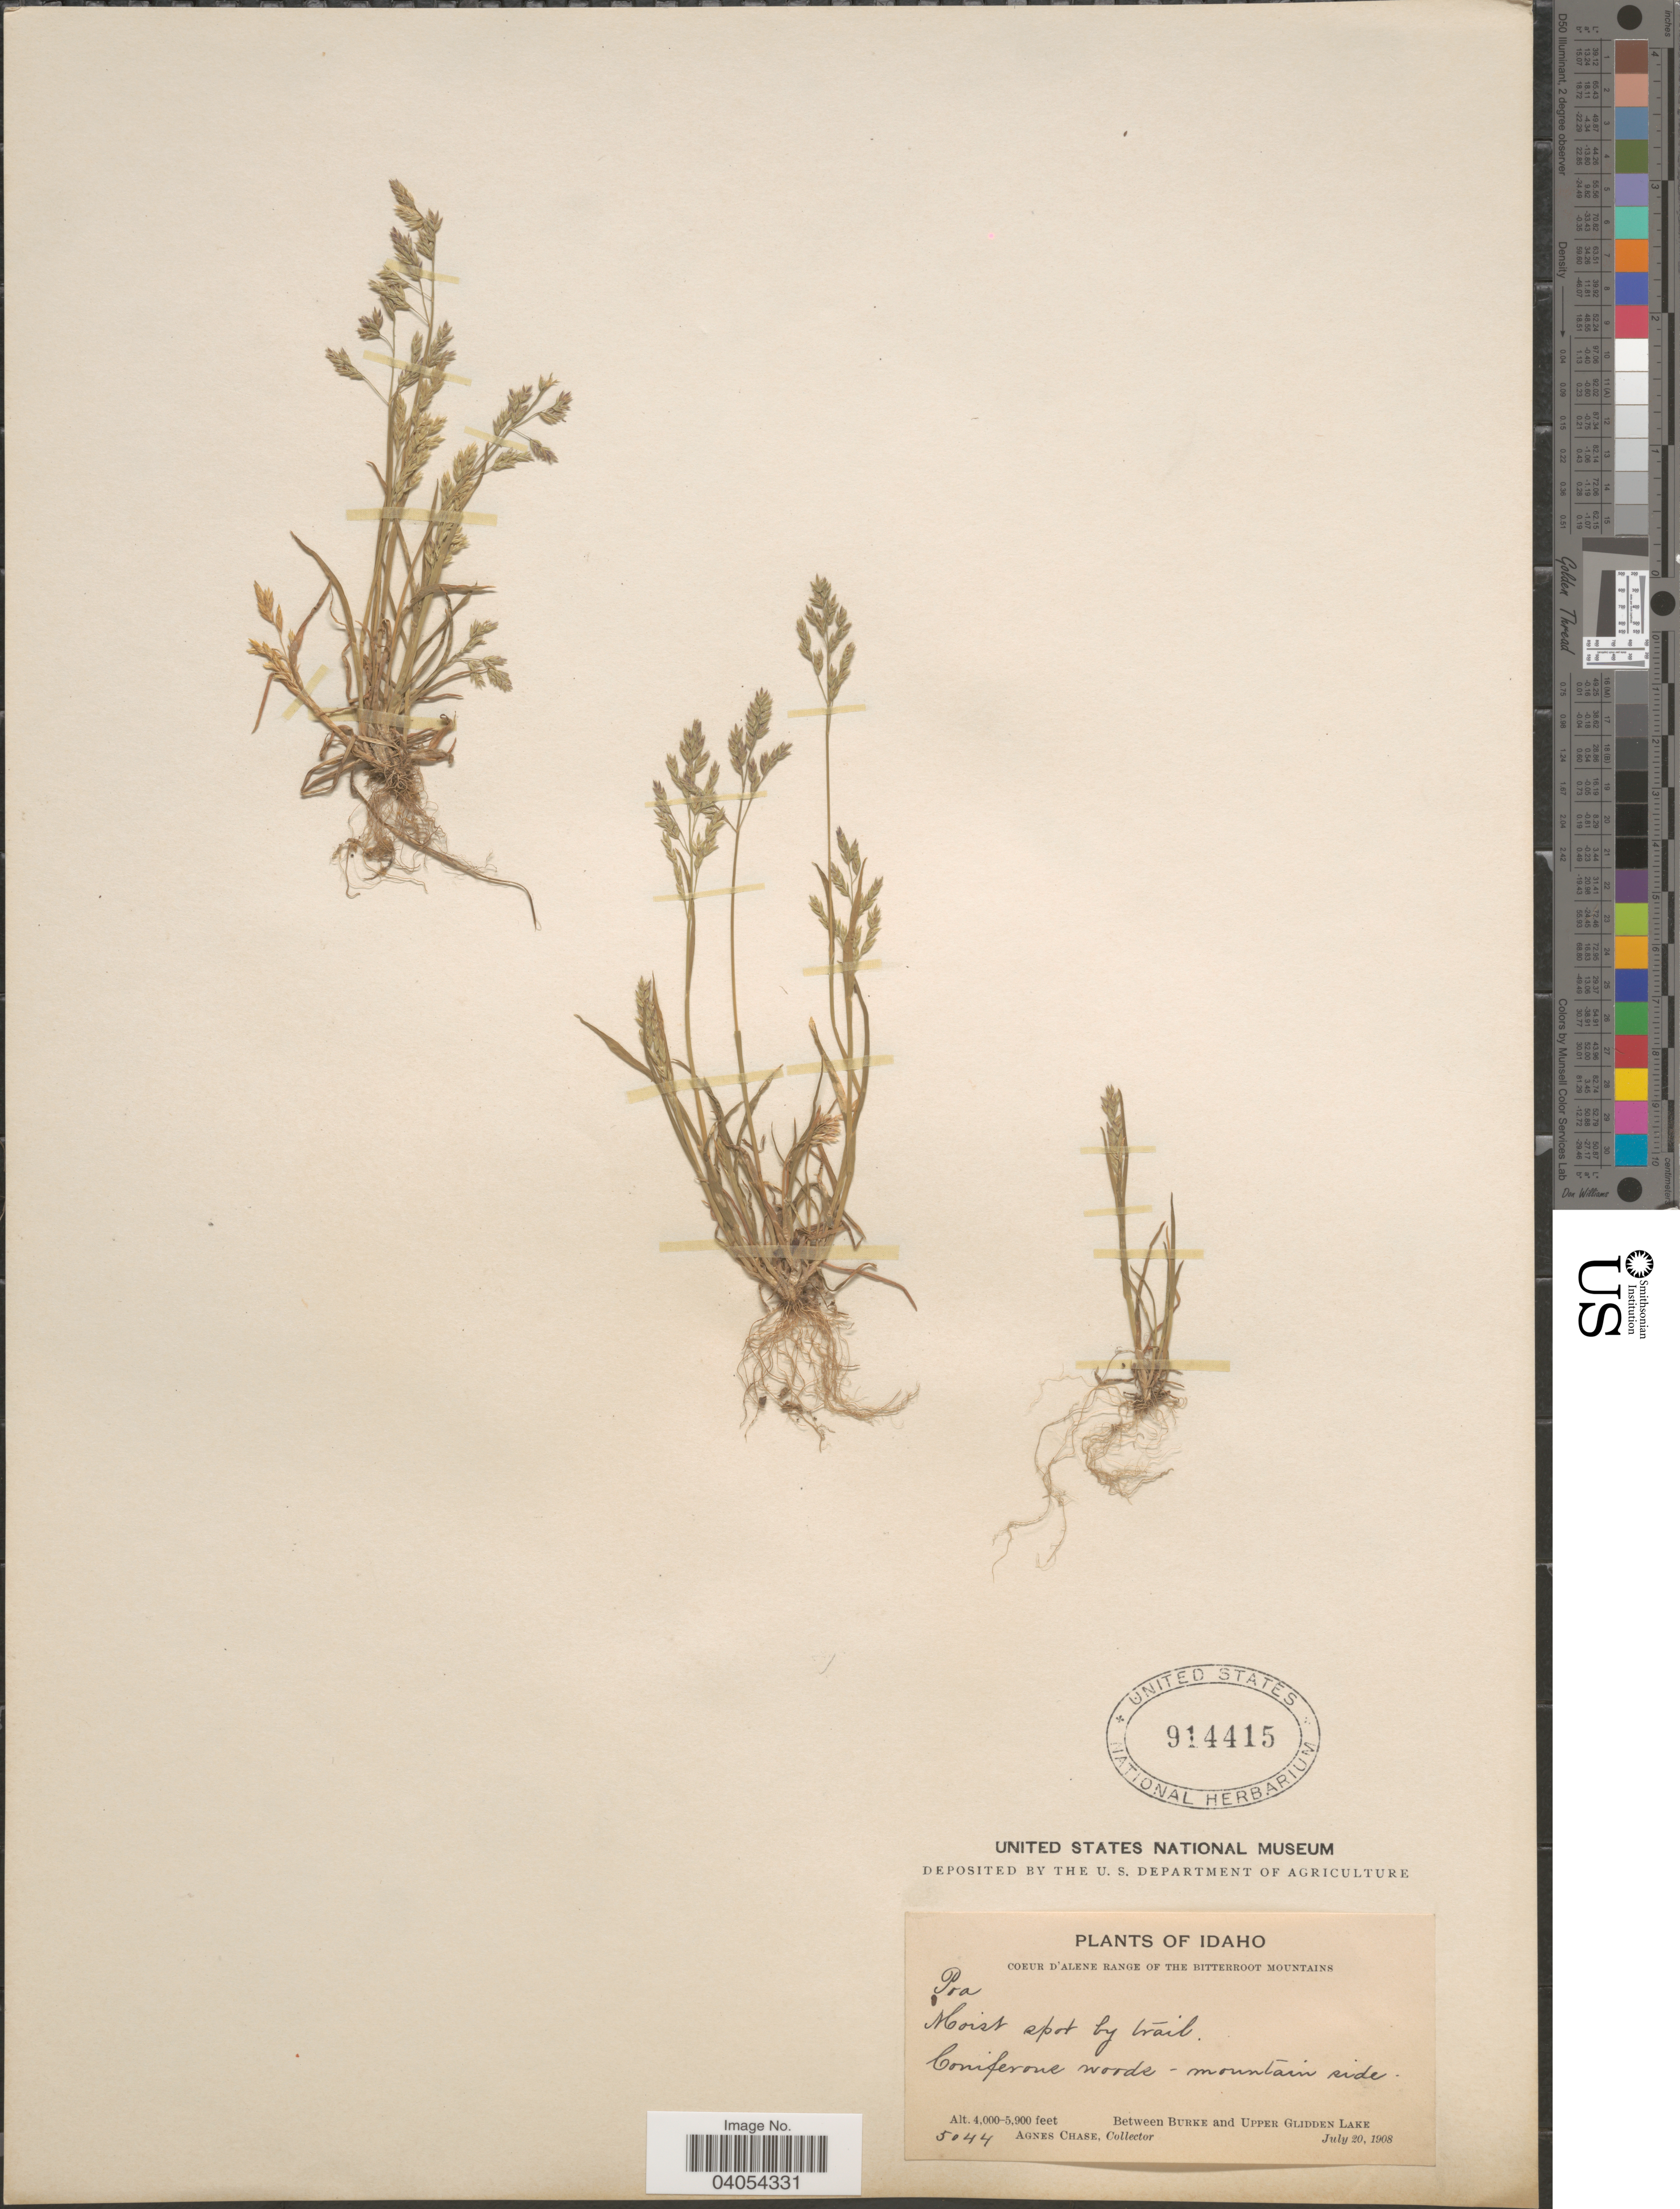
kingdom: Plantae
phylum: Tracheophyta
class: Liliopsida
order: Poales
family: Poaceae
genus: Poa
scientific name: Poa annua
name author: L.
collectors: A. Chase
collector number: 5044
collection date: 1908-07-20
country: United States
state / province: Idaho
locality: Coeur D'Alene Range of the Bitterroot Mountains. Between Burke and Upper Glidden Lake.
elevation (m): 1219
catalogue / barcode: US 914415